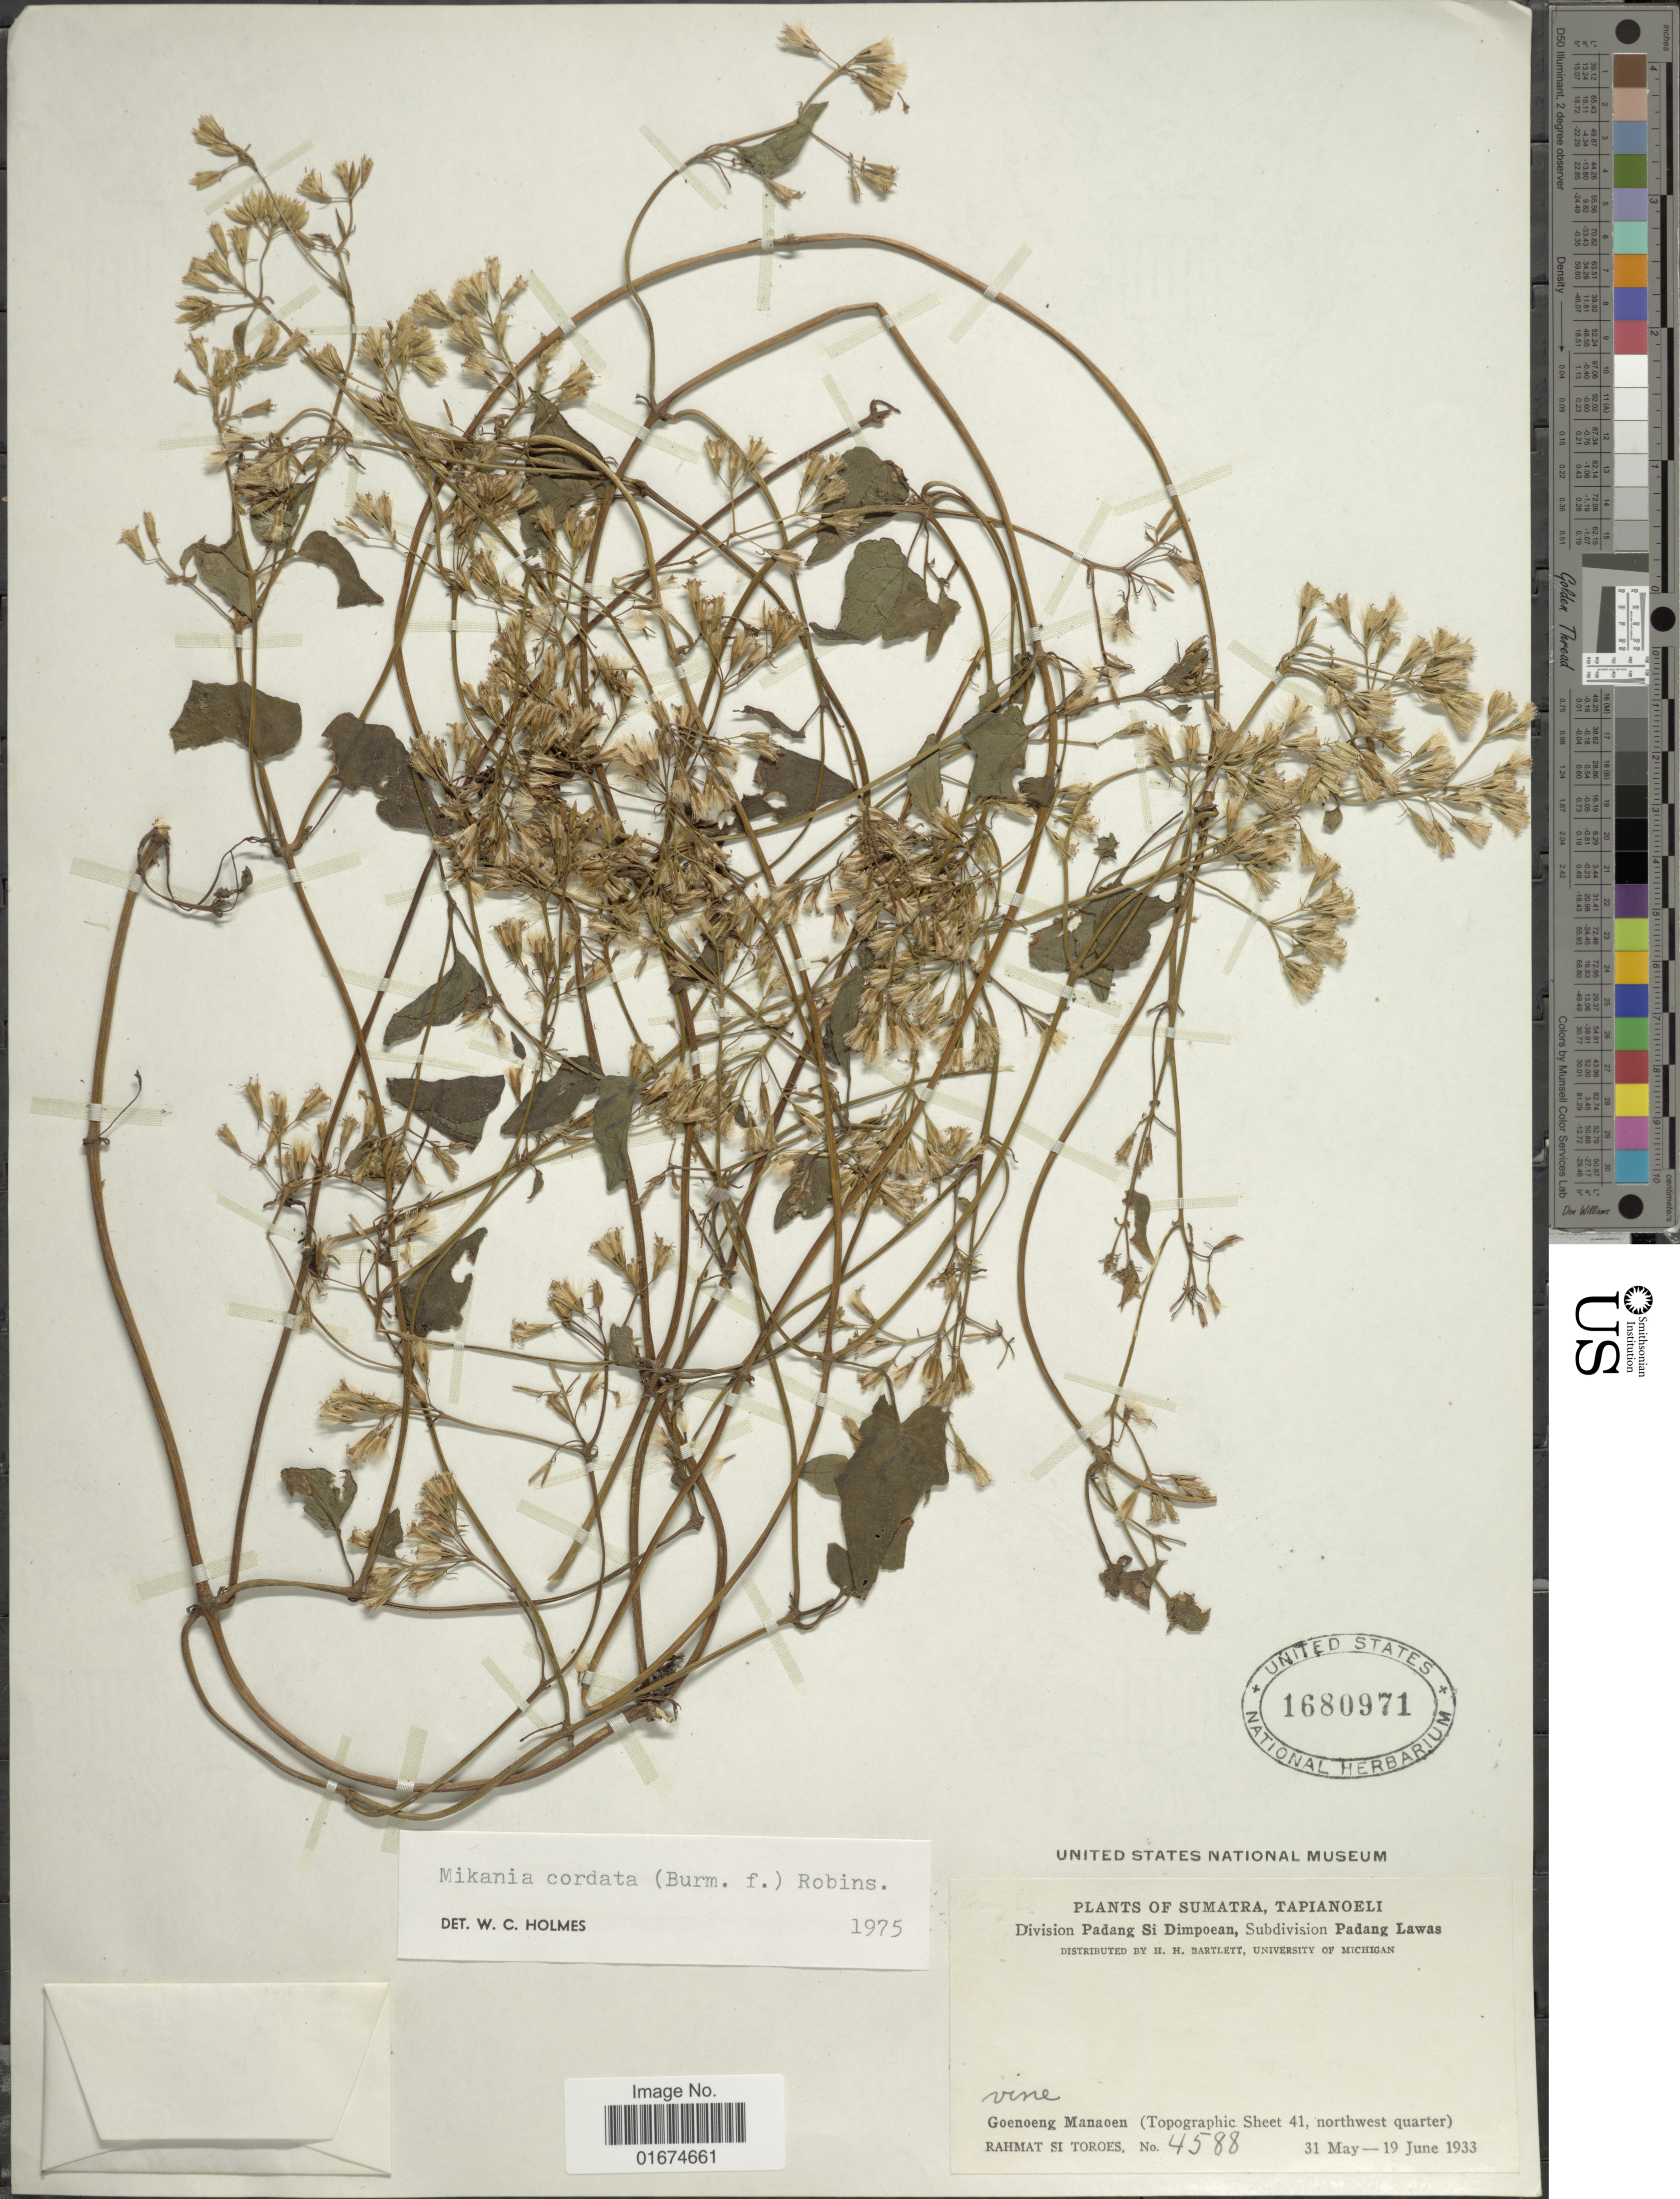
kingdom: Plantae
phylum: Tracheophyta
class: Magnoliopsida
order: Asterales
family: Asteraceae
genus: Mikania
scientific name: Mikania cordata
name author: (Burm. f.) B.L. Rob.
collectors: Rahmat Si Boeea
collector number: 4588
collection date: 1933-05-31/1933-06-19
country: Indonesia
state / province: Sumatra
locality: Tapianoeli, Division Padang Si Dimpoean, Subdivision Padang Lawas, Goenoeng Manaoen (Topographic Sheet 41, northwest quarter)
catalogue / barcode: US 1680971